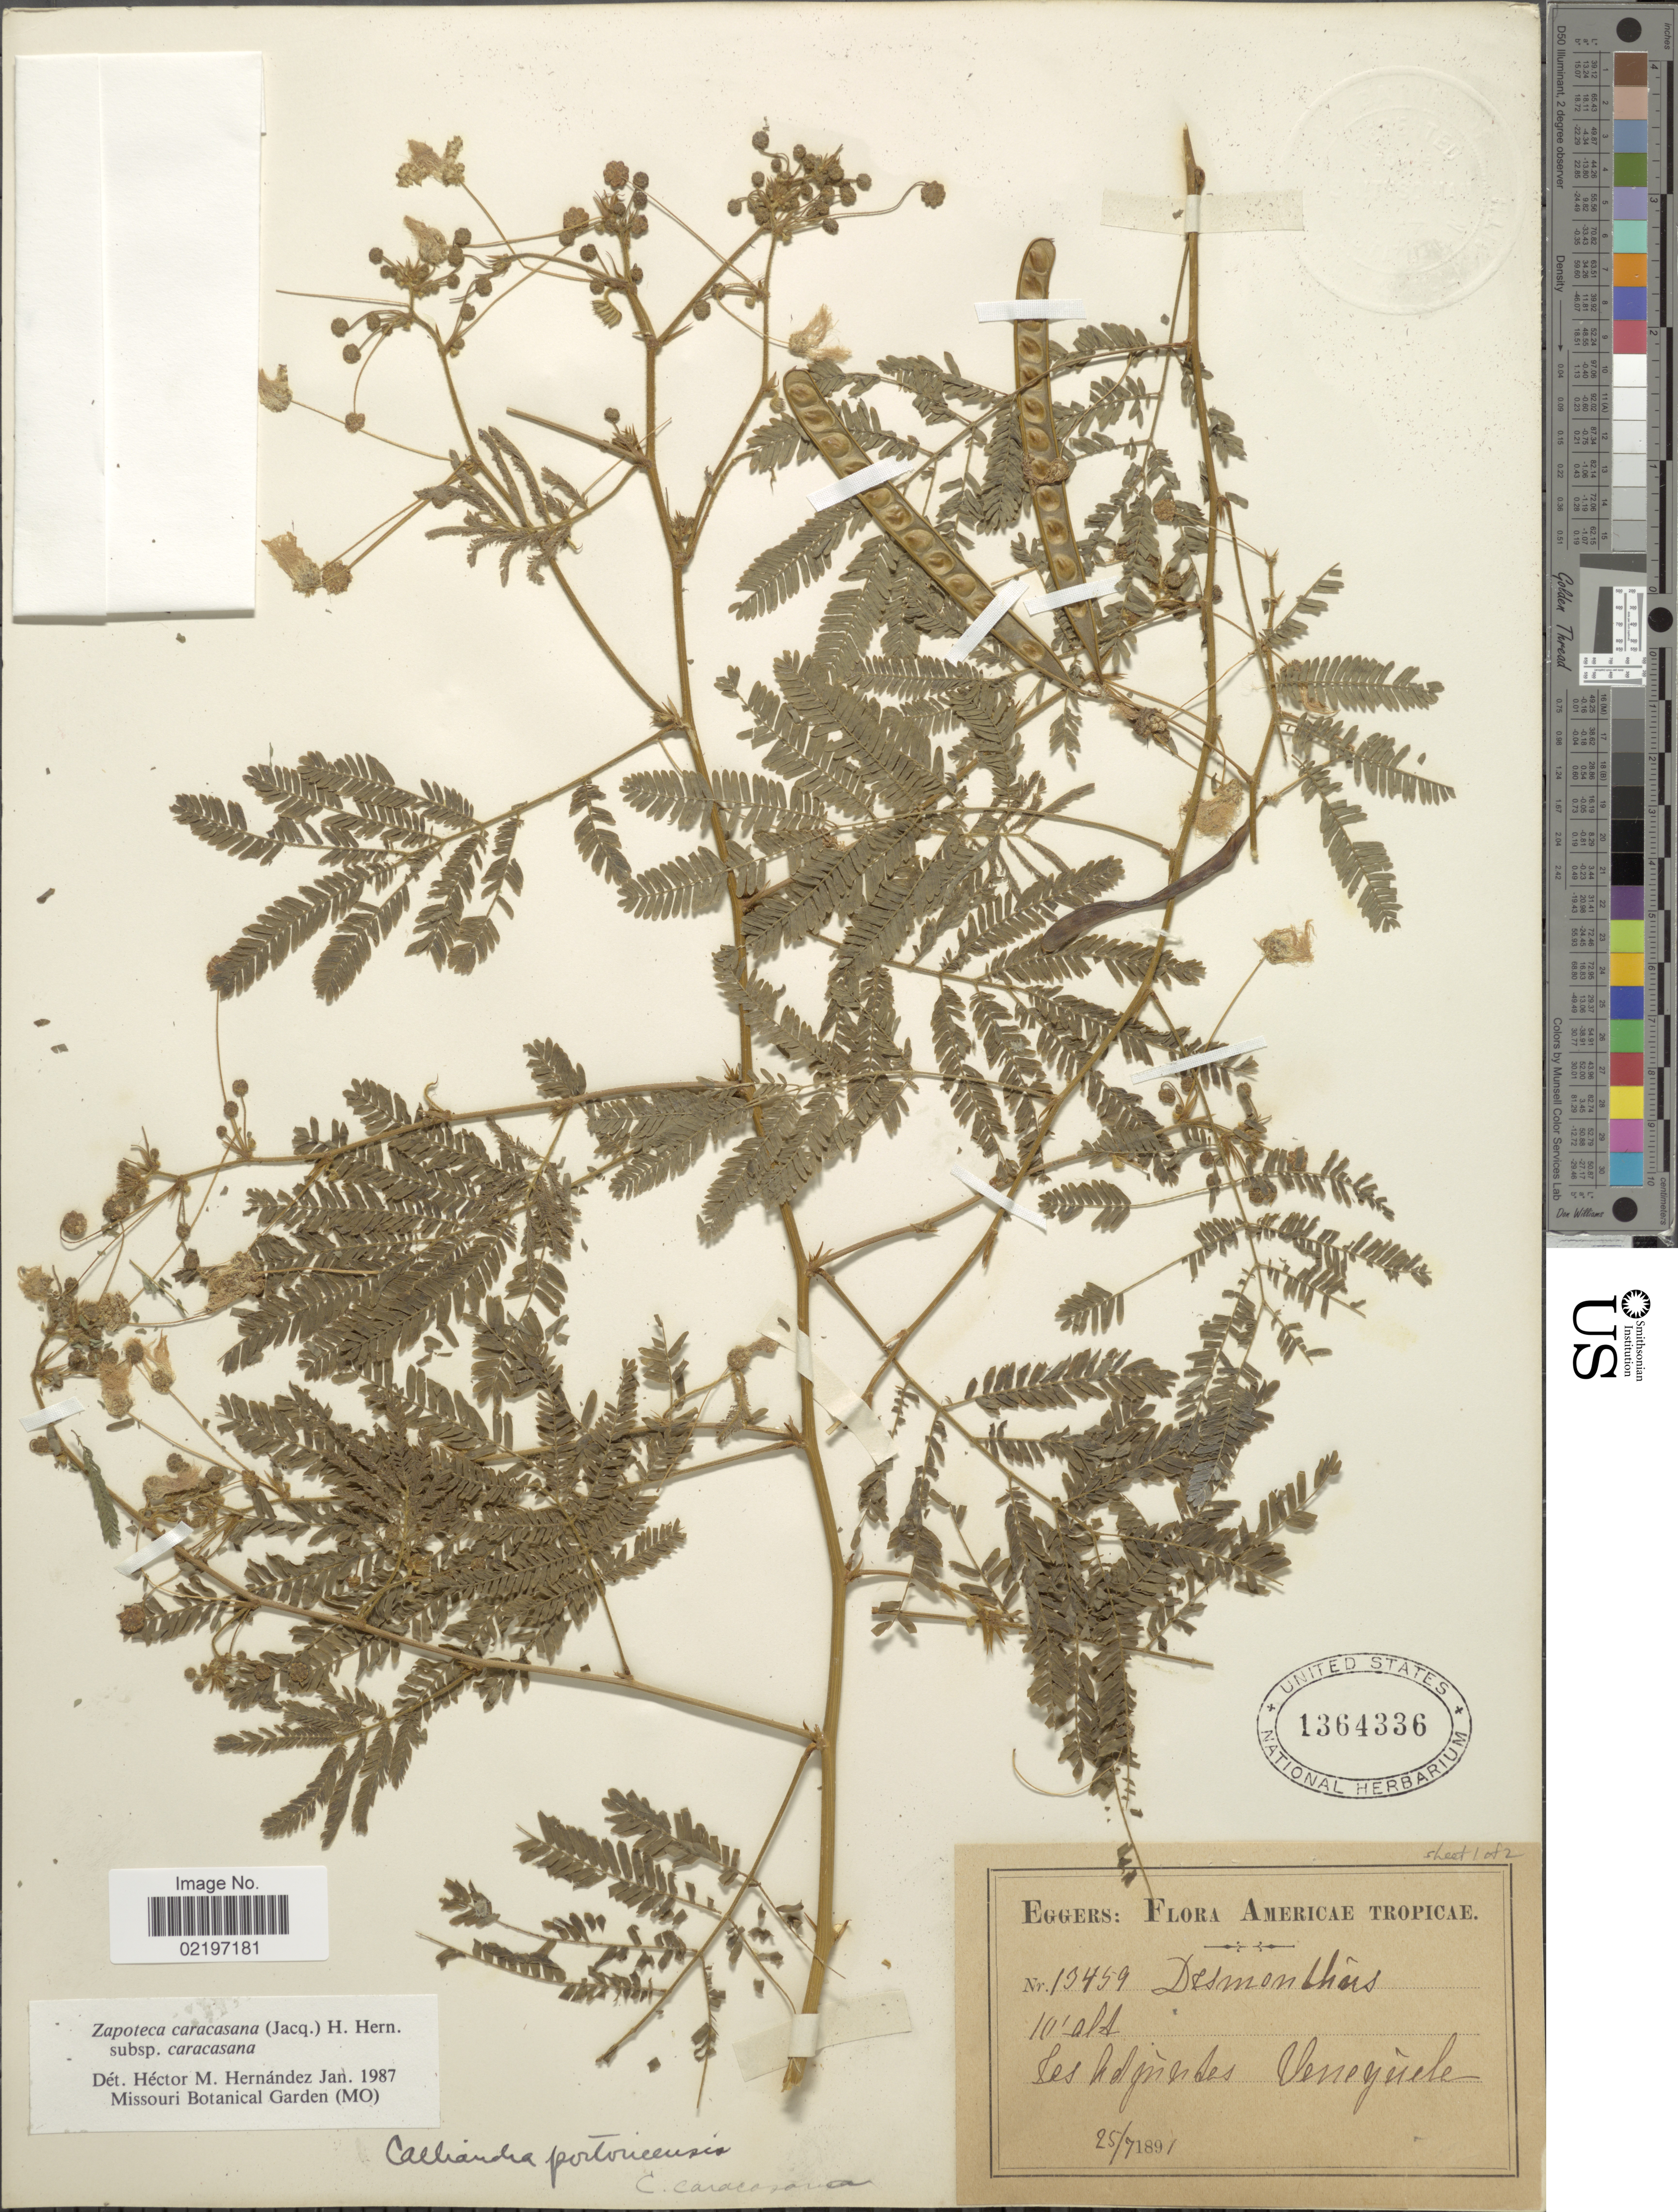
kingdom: Plantae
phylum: Tracheophyta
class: Magnoliopsida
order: Fabales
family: Fabaceae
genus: Zapoteca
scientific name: Zapoteca caracasana subsp. caracasana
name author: (Jacq.) H.M. Hern.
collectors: -. Eggers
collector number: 13459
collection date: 1891-07-25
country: Venezuela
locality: Las Adjuertas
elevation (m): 3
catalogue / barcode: US 1364336